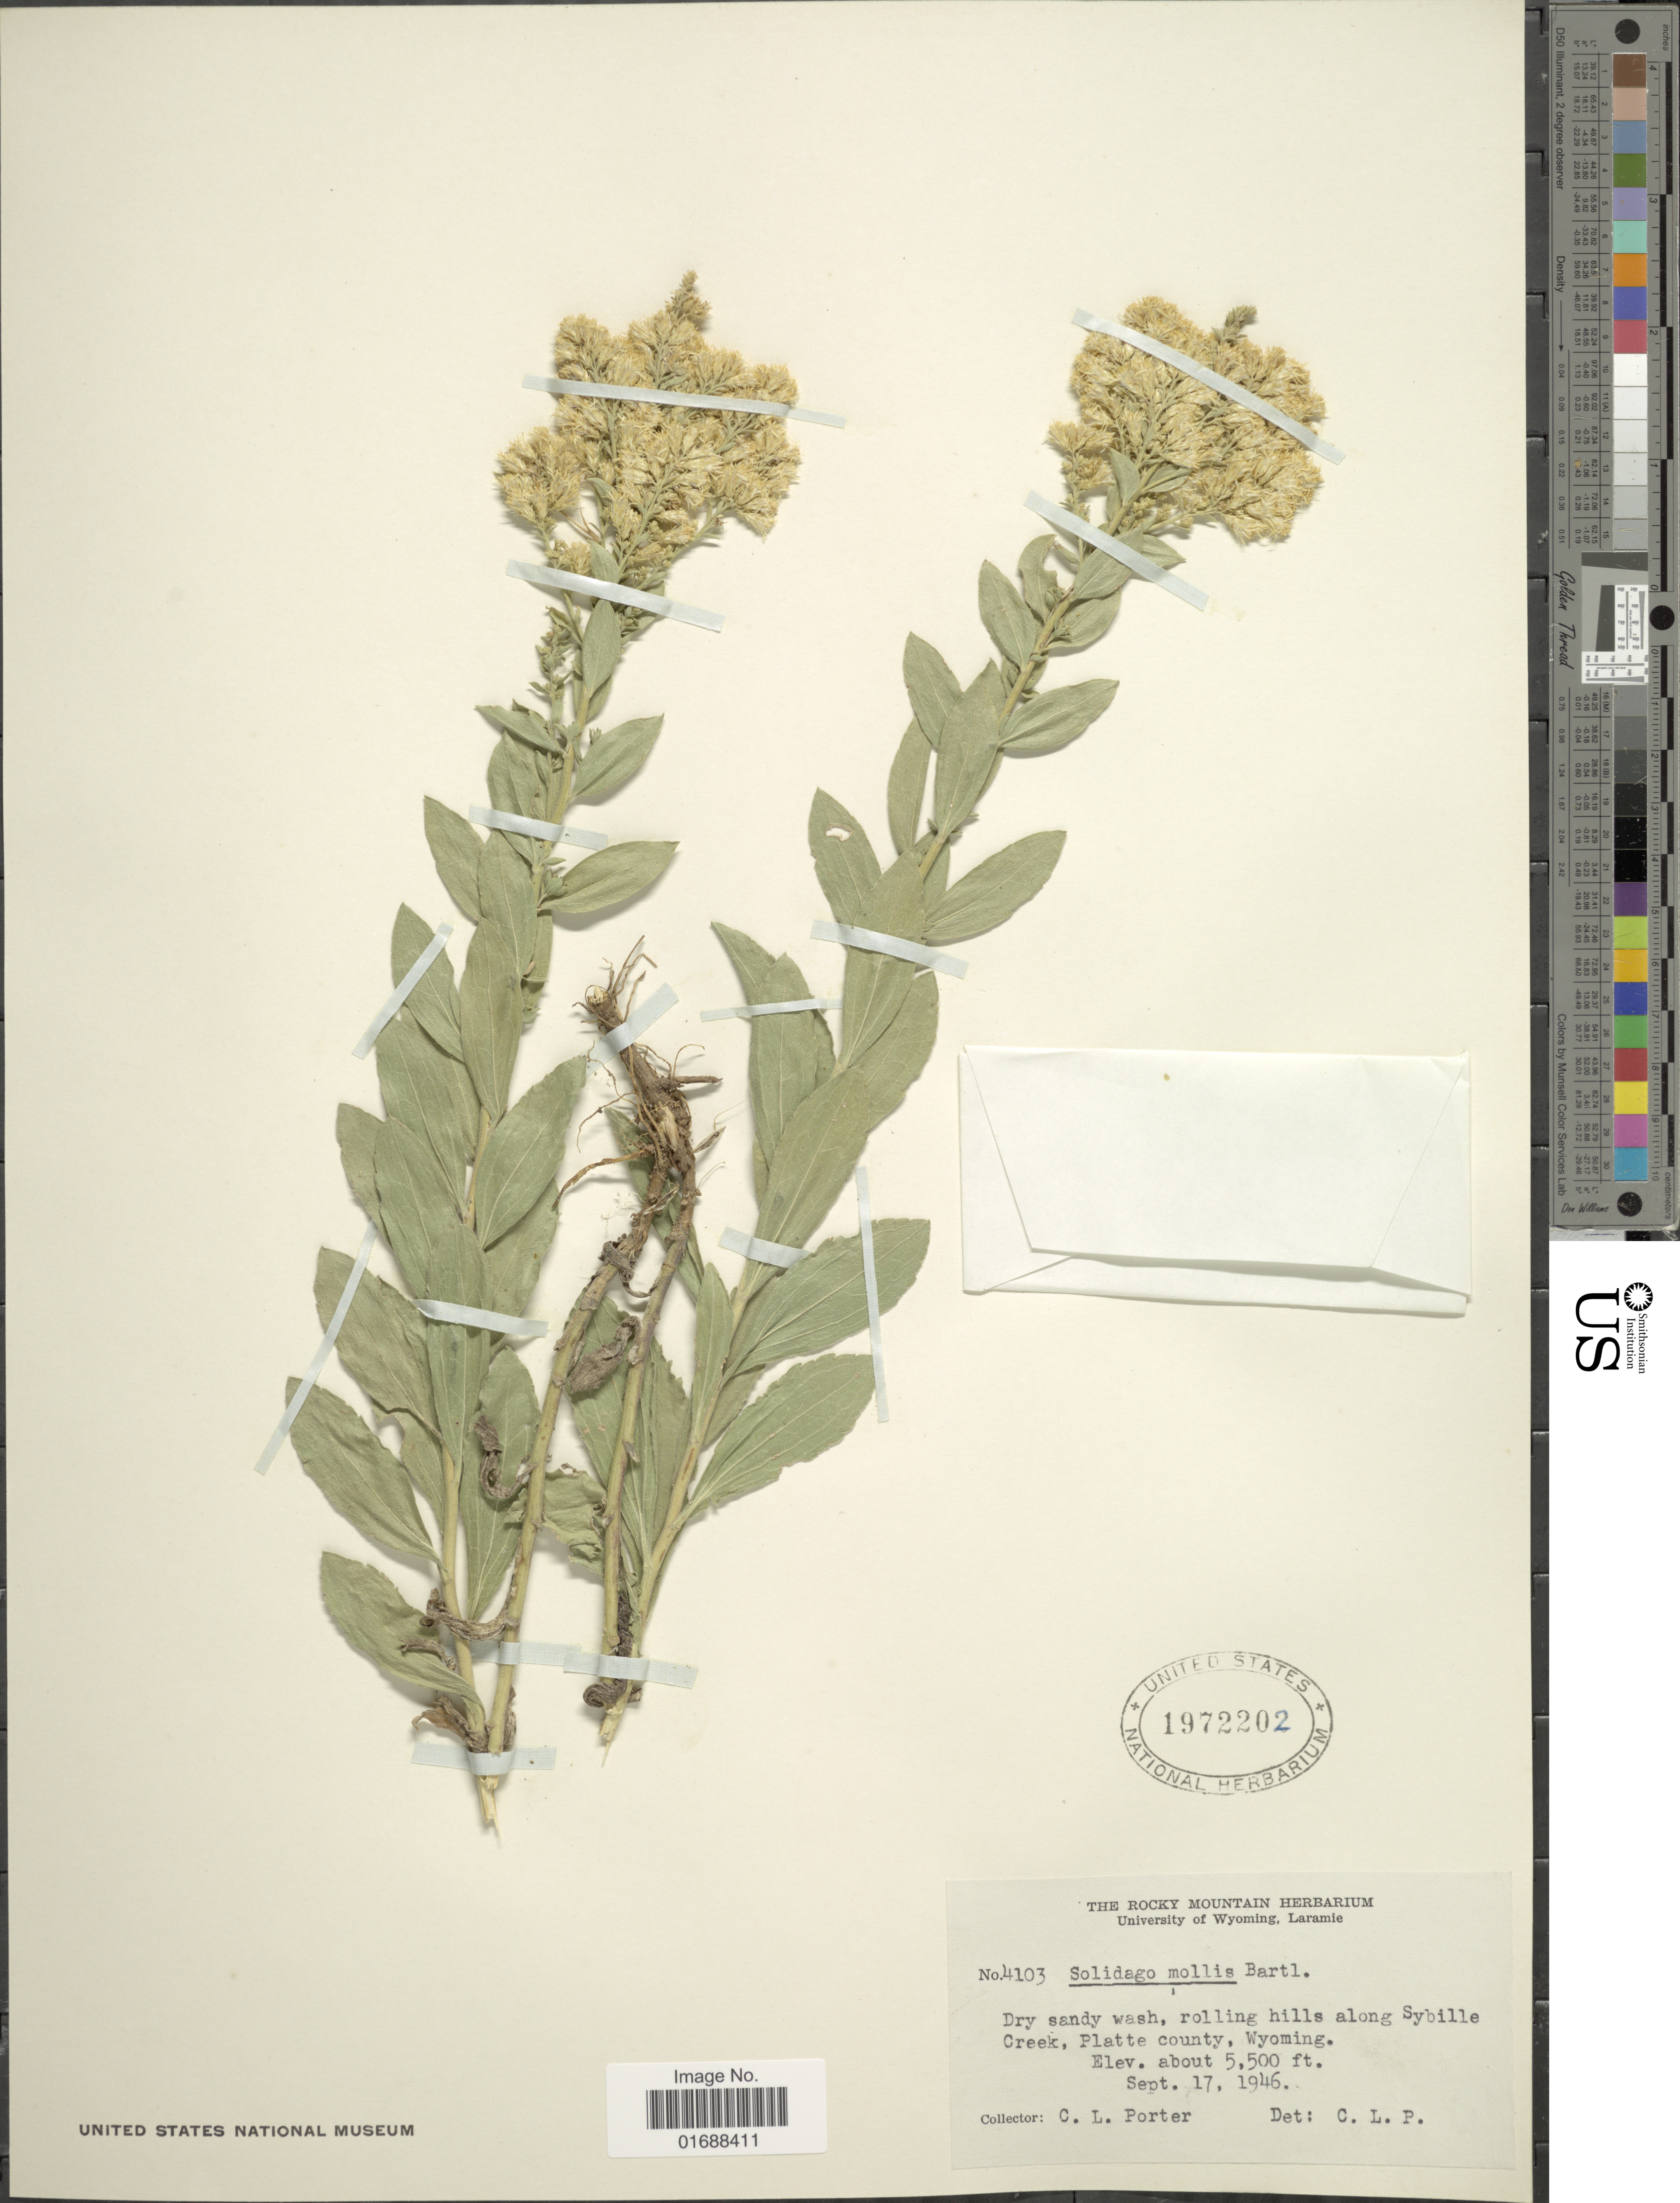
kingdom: Plantae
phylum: Tracheophyta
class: Magnoliopsida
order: Asterales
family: Asteraceae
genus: Solidago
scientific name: Solidago mollis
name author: Bartl.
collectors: C. L. Porter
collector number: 4103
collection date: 1946-09-17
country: United States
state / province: Wyoming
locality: Rolling hills along Sybille Creek, Platte county, Wyoming.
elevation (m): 1676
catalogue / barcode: US 1972202